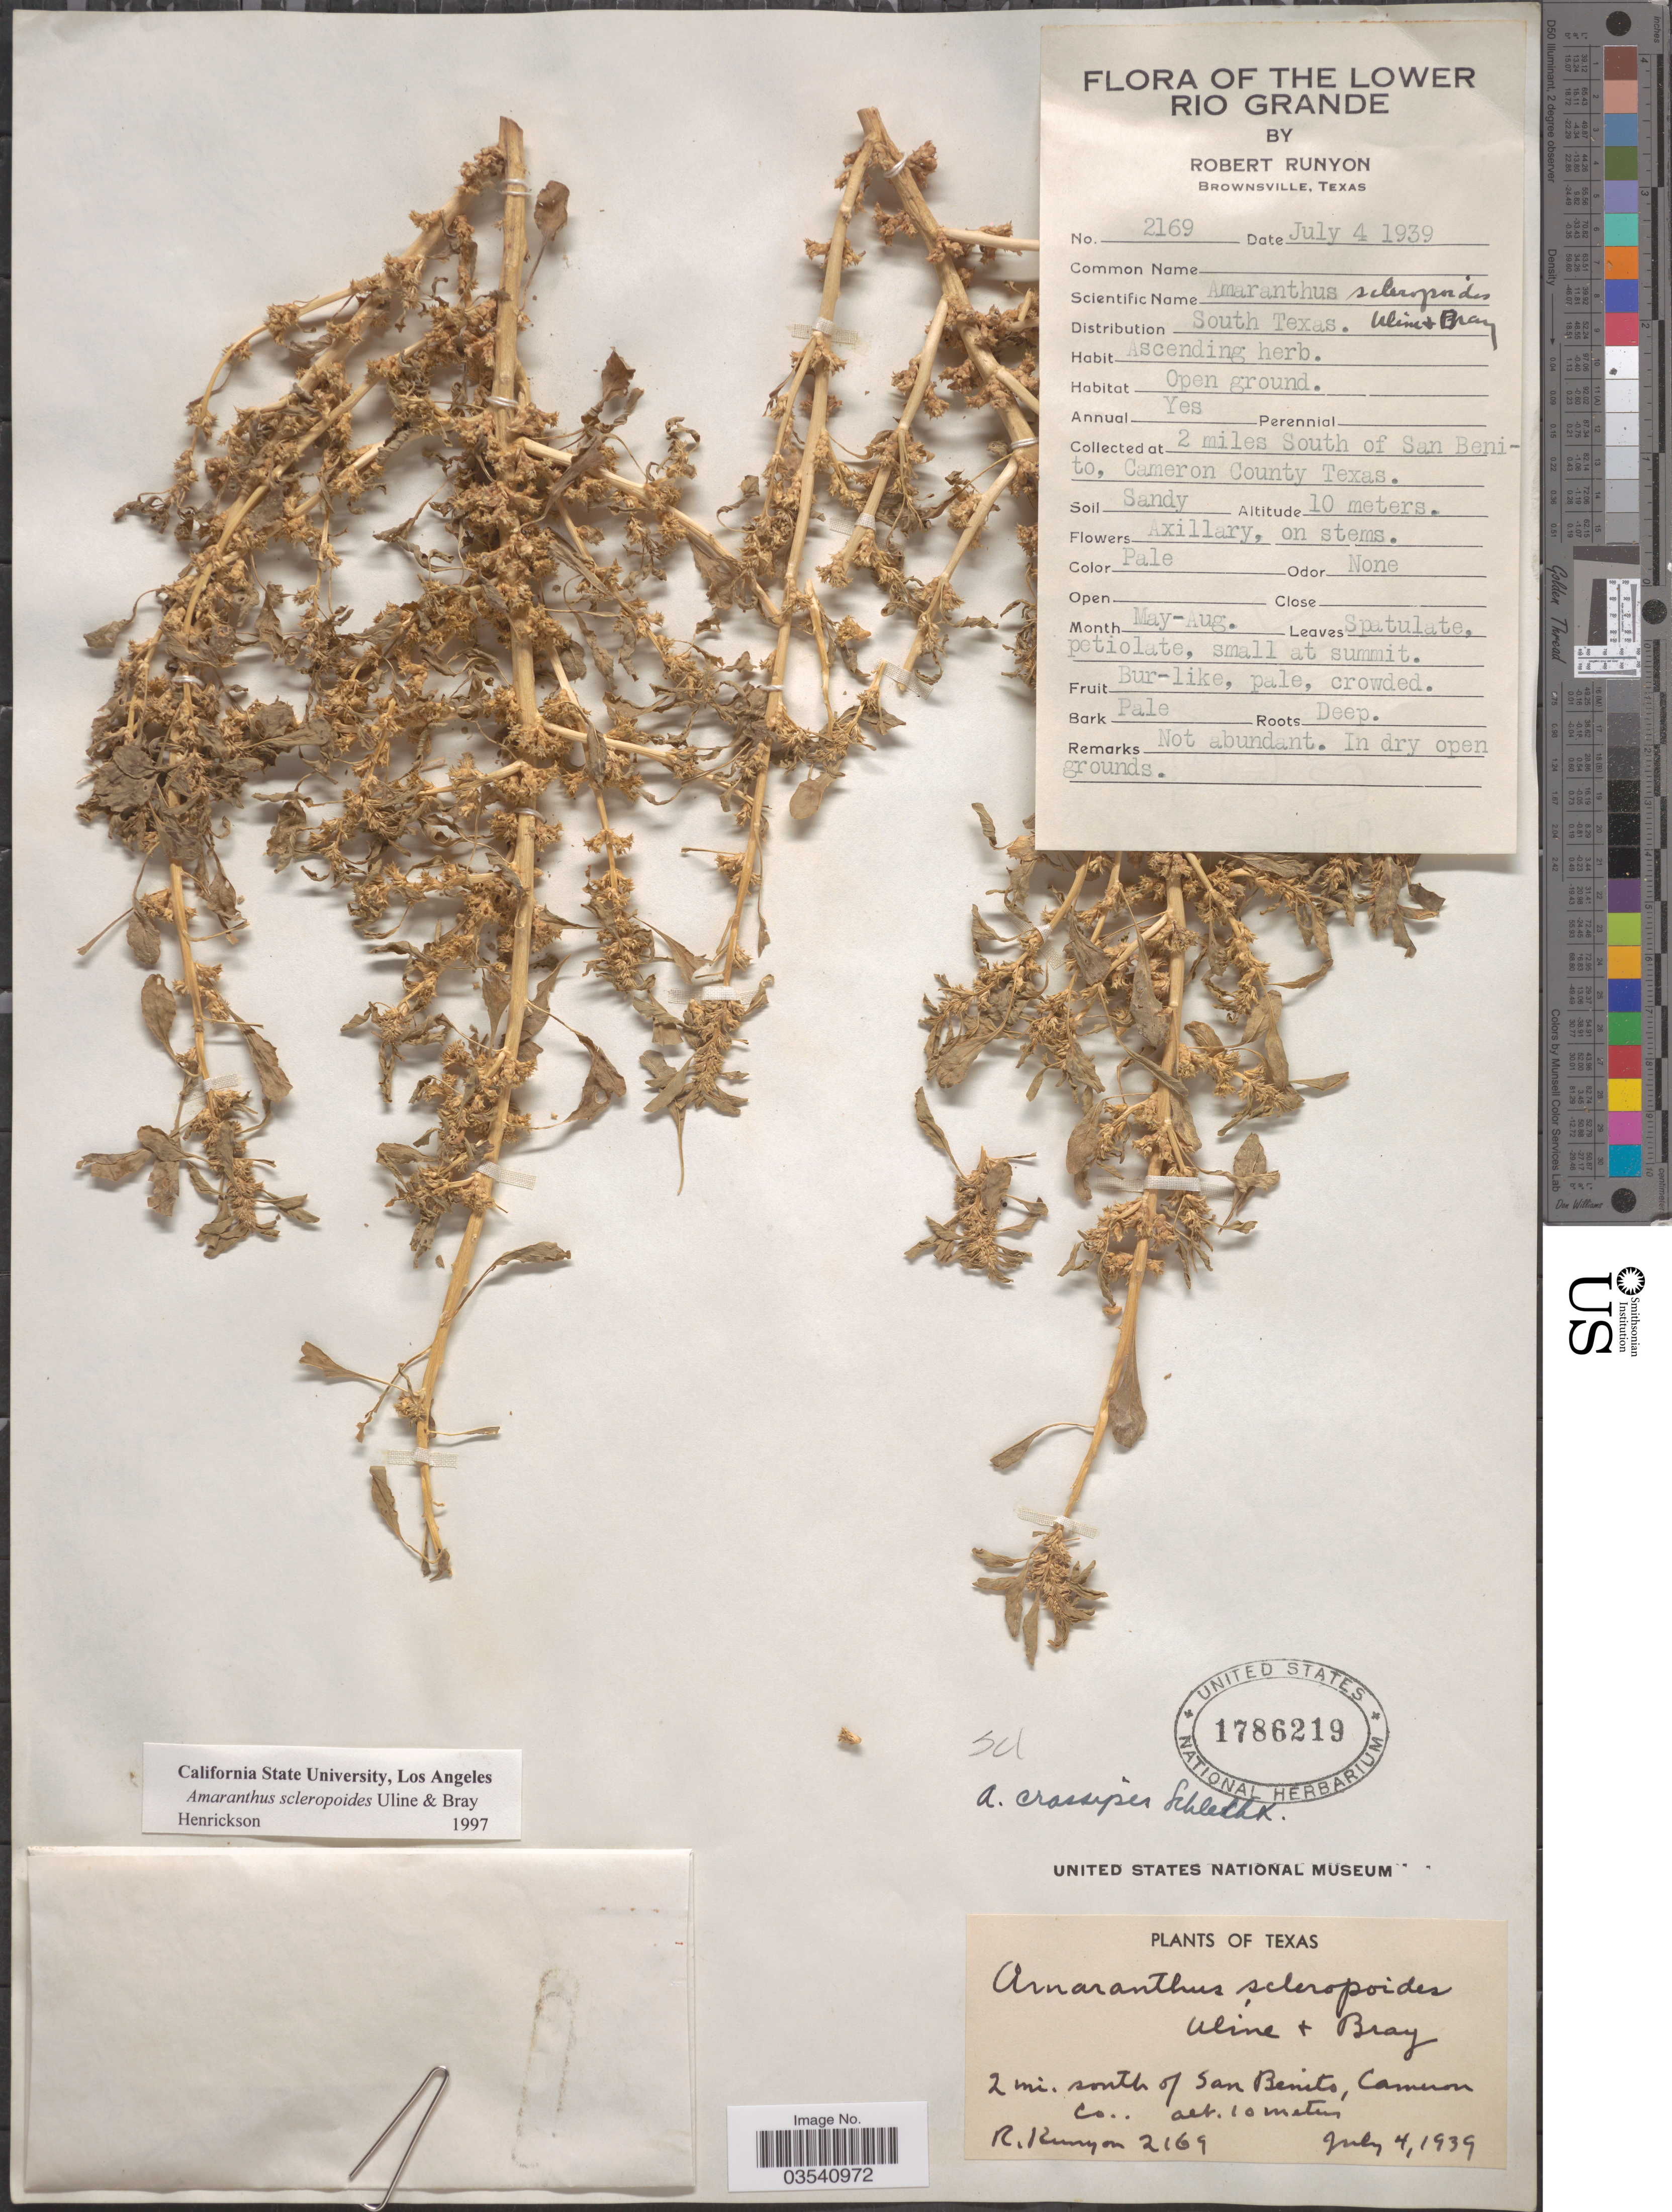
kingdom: Plantae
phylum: Tracheophyta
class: Magnoliopsida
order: Caryophyllales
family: Amaranthaceae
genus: Amaranthus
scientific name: Amaranthus scleropoides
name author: Uline & W.L. Bray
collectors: R. Runyon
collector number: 2169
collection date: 1939-07-04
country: United States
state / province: Texas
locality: The Lower Rio Grande. 2 miles South of San Benito, Cameron County.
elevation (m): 10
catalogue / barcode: US 1786219